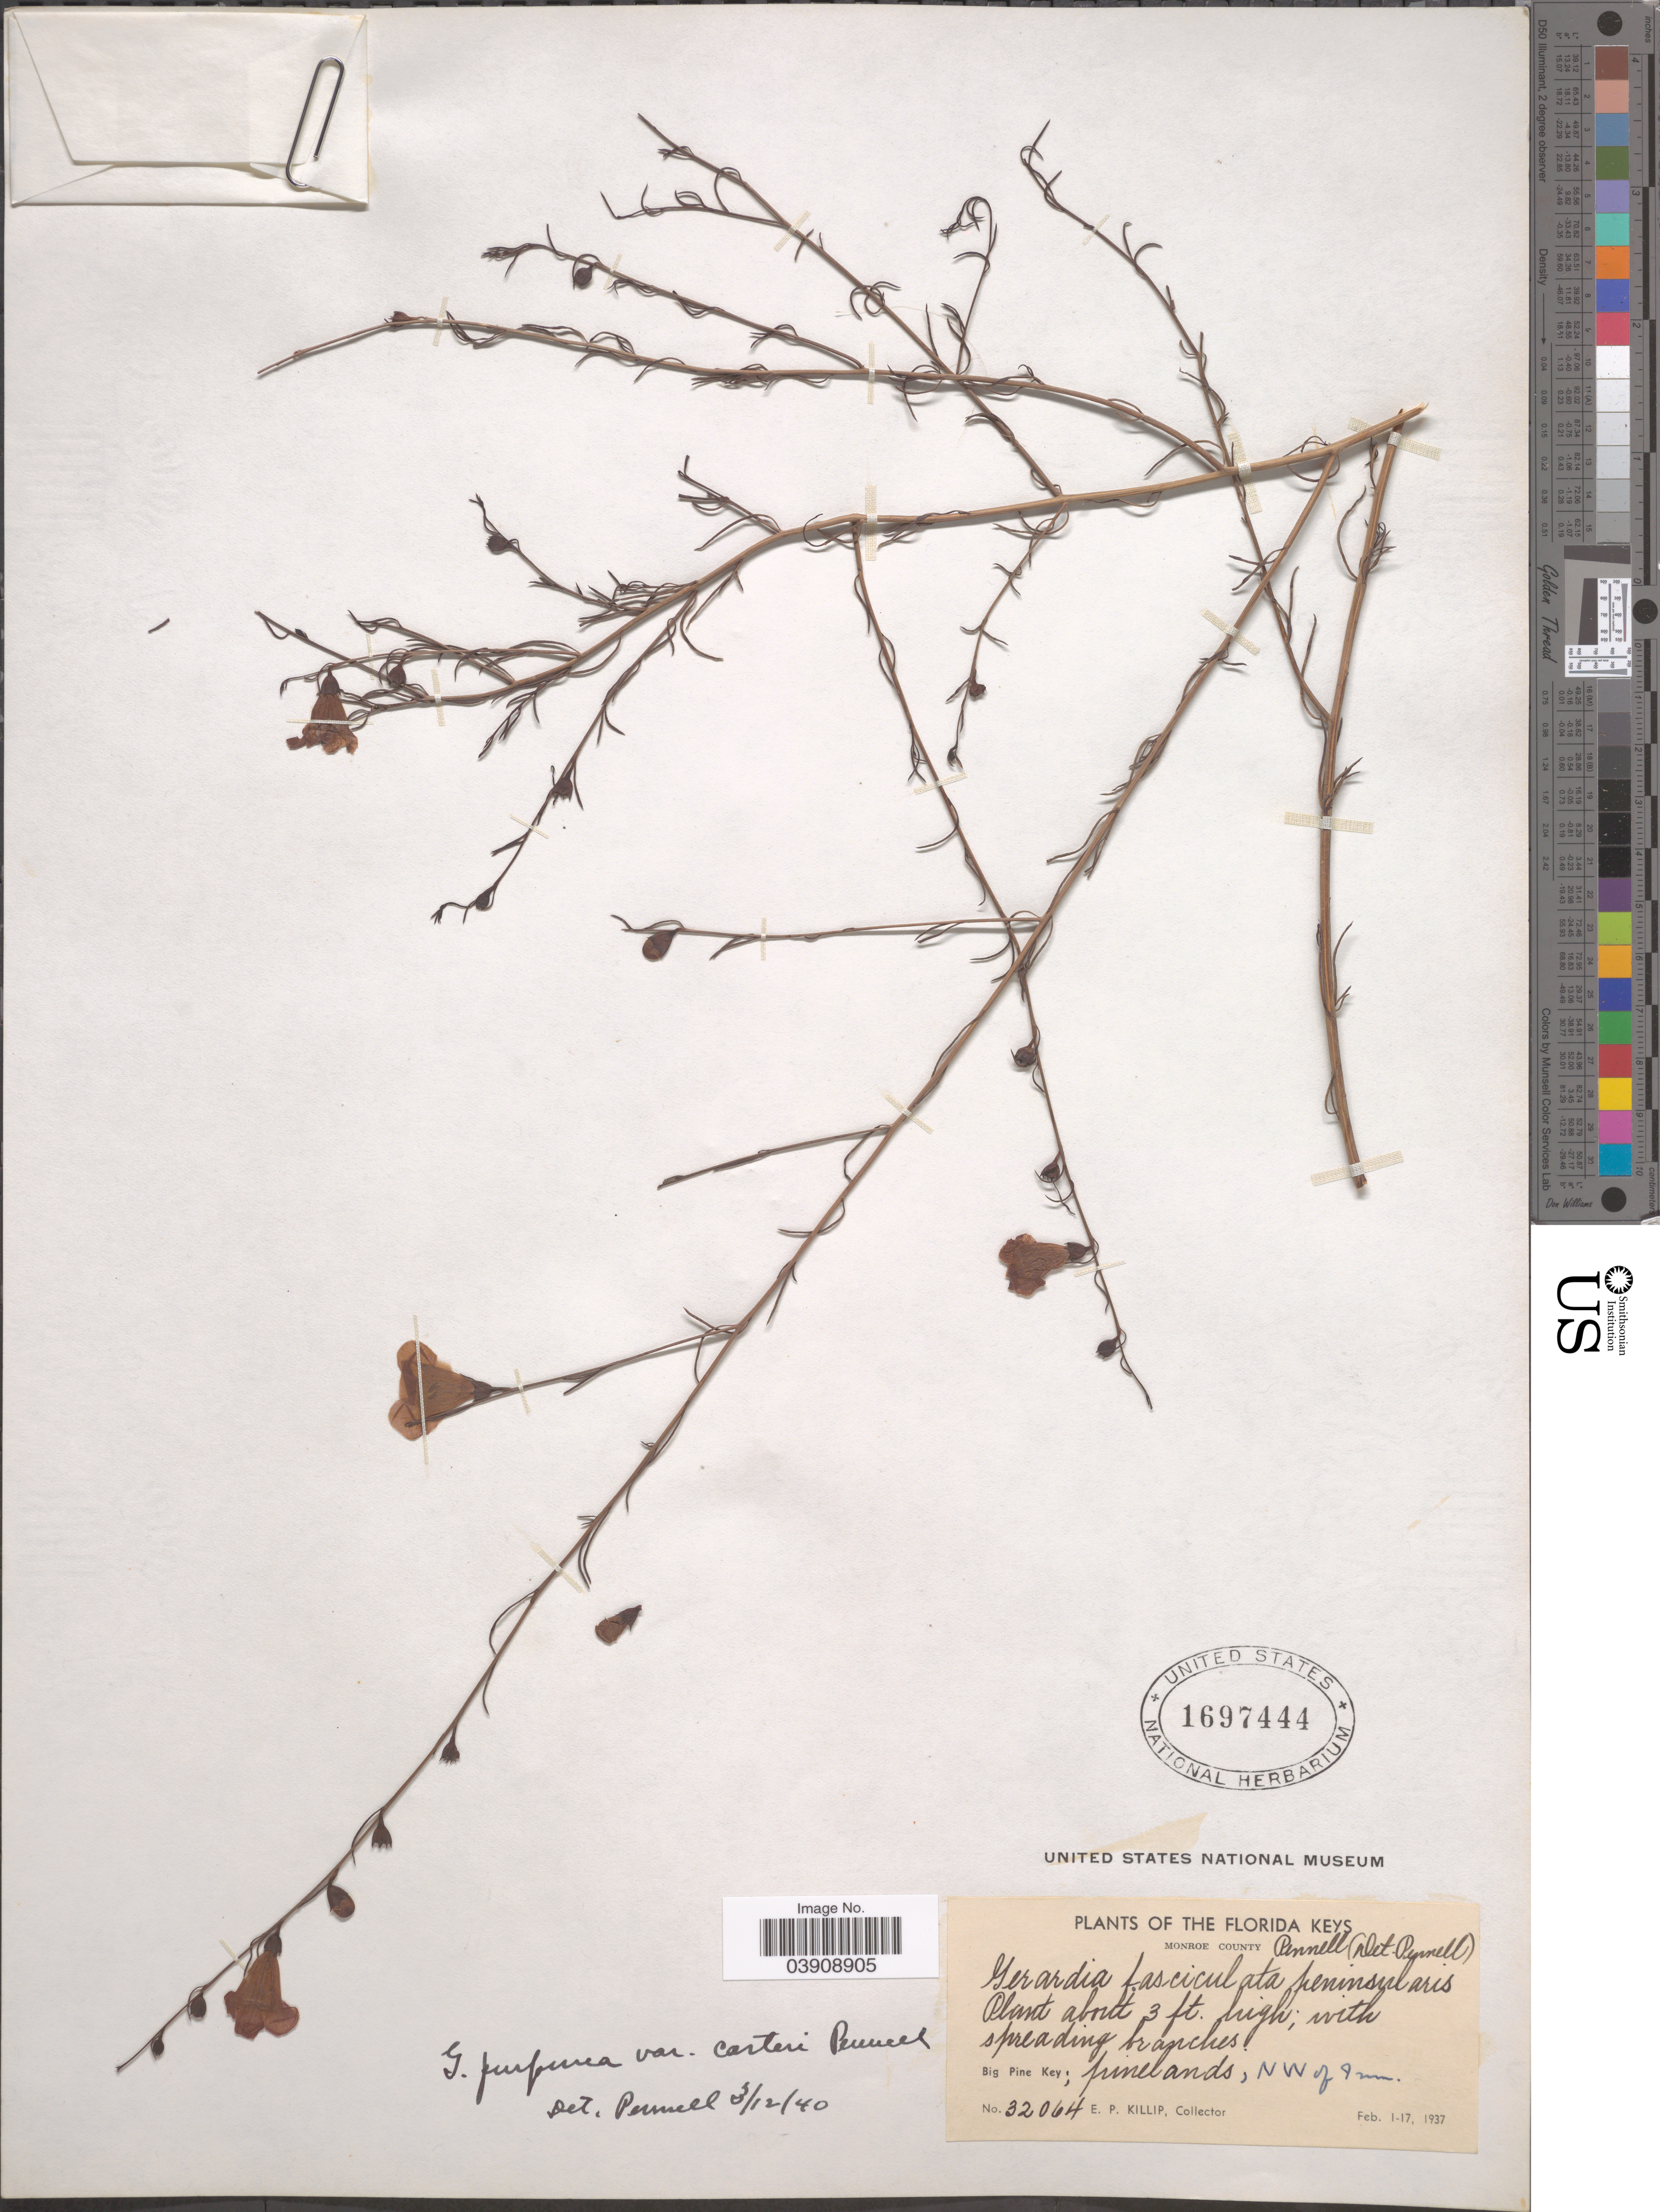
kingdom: Plantae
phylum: Tracheophyta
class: Magnoliopsida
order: Lamiales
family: Orobanchaceae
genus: Gerardia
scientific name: Gerardia purpurea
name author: L.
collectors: E. P. Killip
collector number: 32064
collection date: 1937-02-01/1937-02-17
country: United States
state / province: Florida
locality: The Florida Keys. Monroe County. Big Pine Key; pinelands, NW of Inn.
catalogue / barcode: US 169744